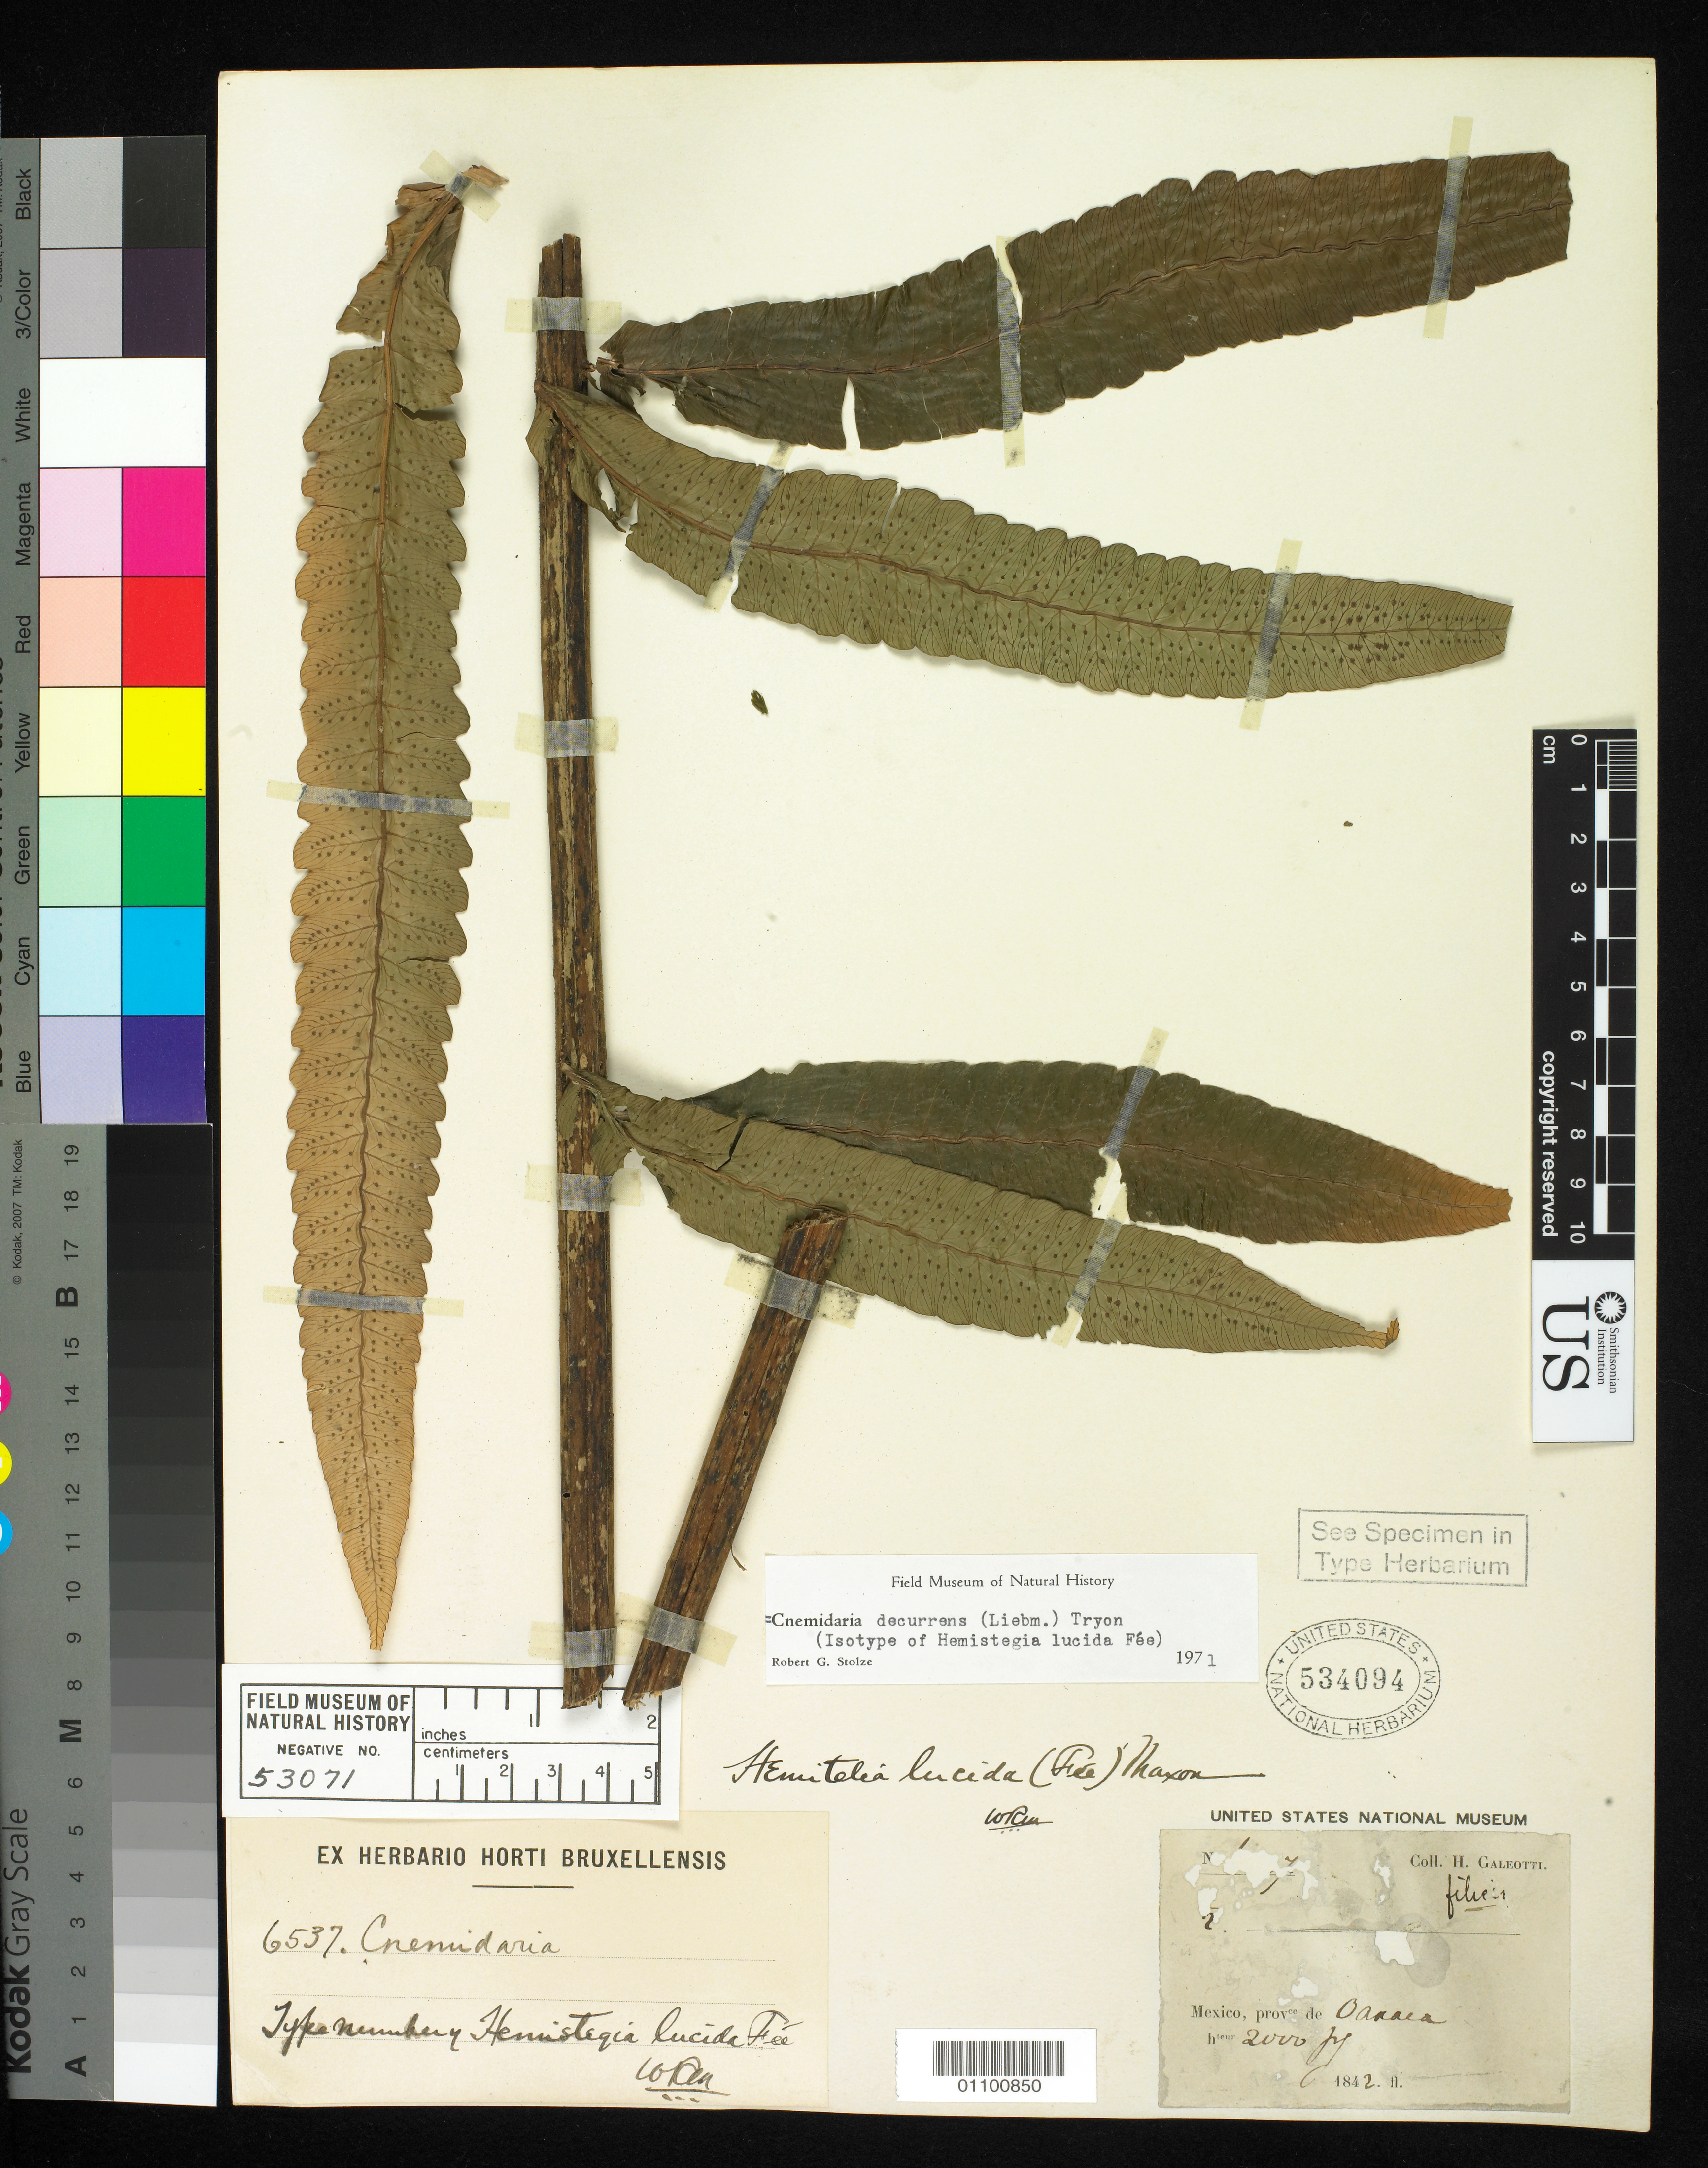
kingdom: Plantae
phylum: Tracheophyta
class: Polypodiopsida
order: Cyatheales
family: Cyatheaceae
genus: Hemistegia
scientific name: Hemistegia lucida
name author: Fée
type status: Type Collection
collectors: H. G. Galeotti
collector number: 6537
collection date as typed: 1842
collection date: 1842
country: Mexico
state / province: Oaxaca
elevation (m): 610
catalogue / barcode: US 534094